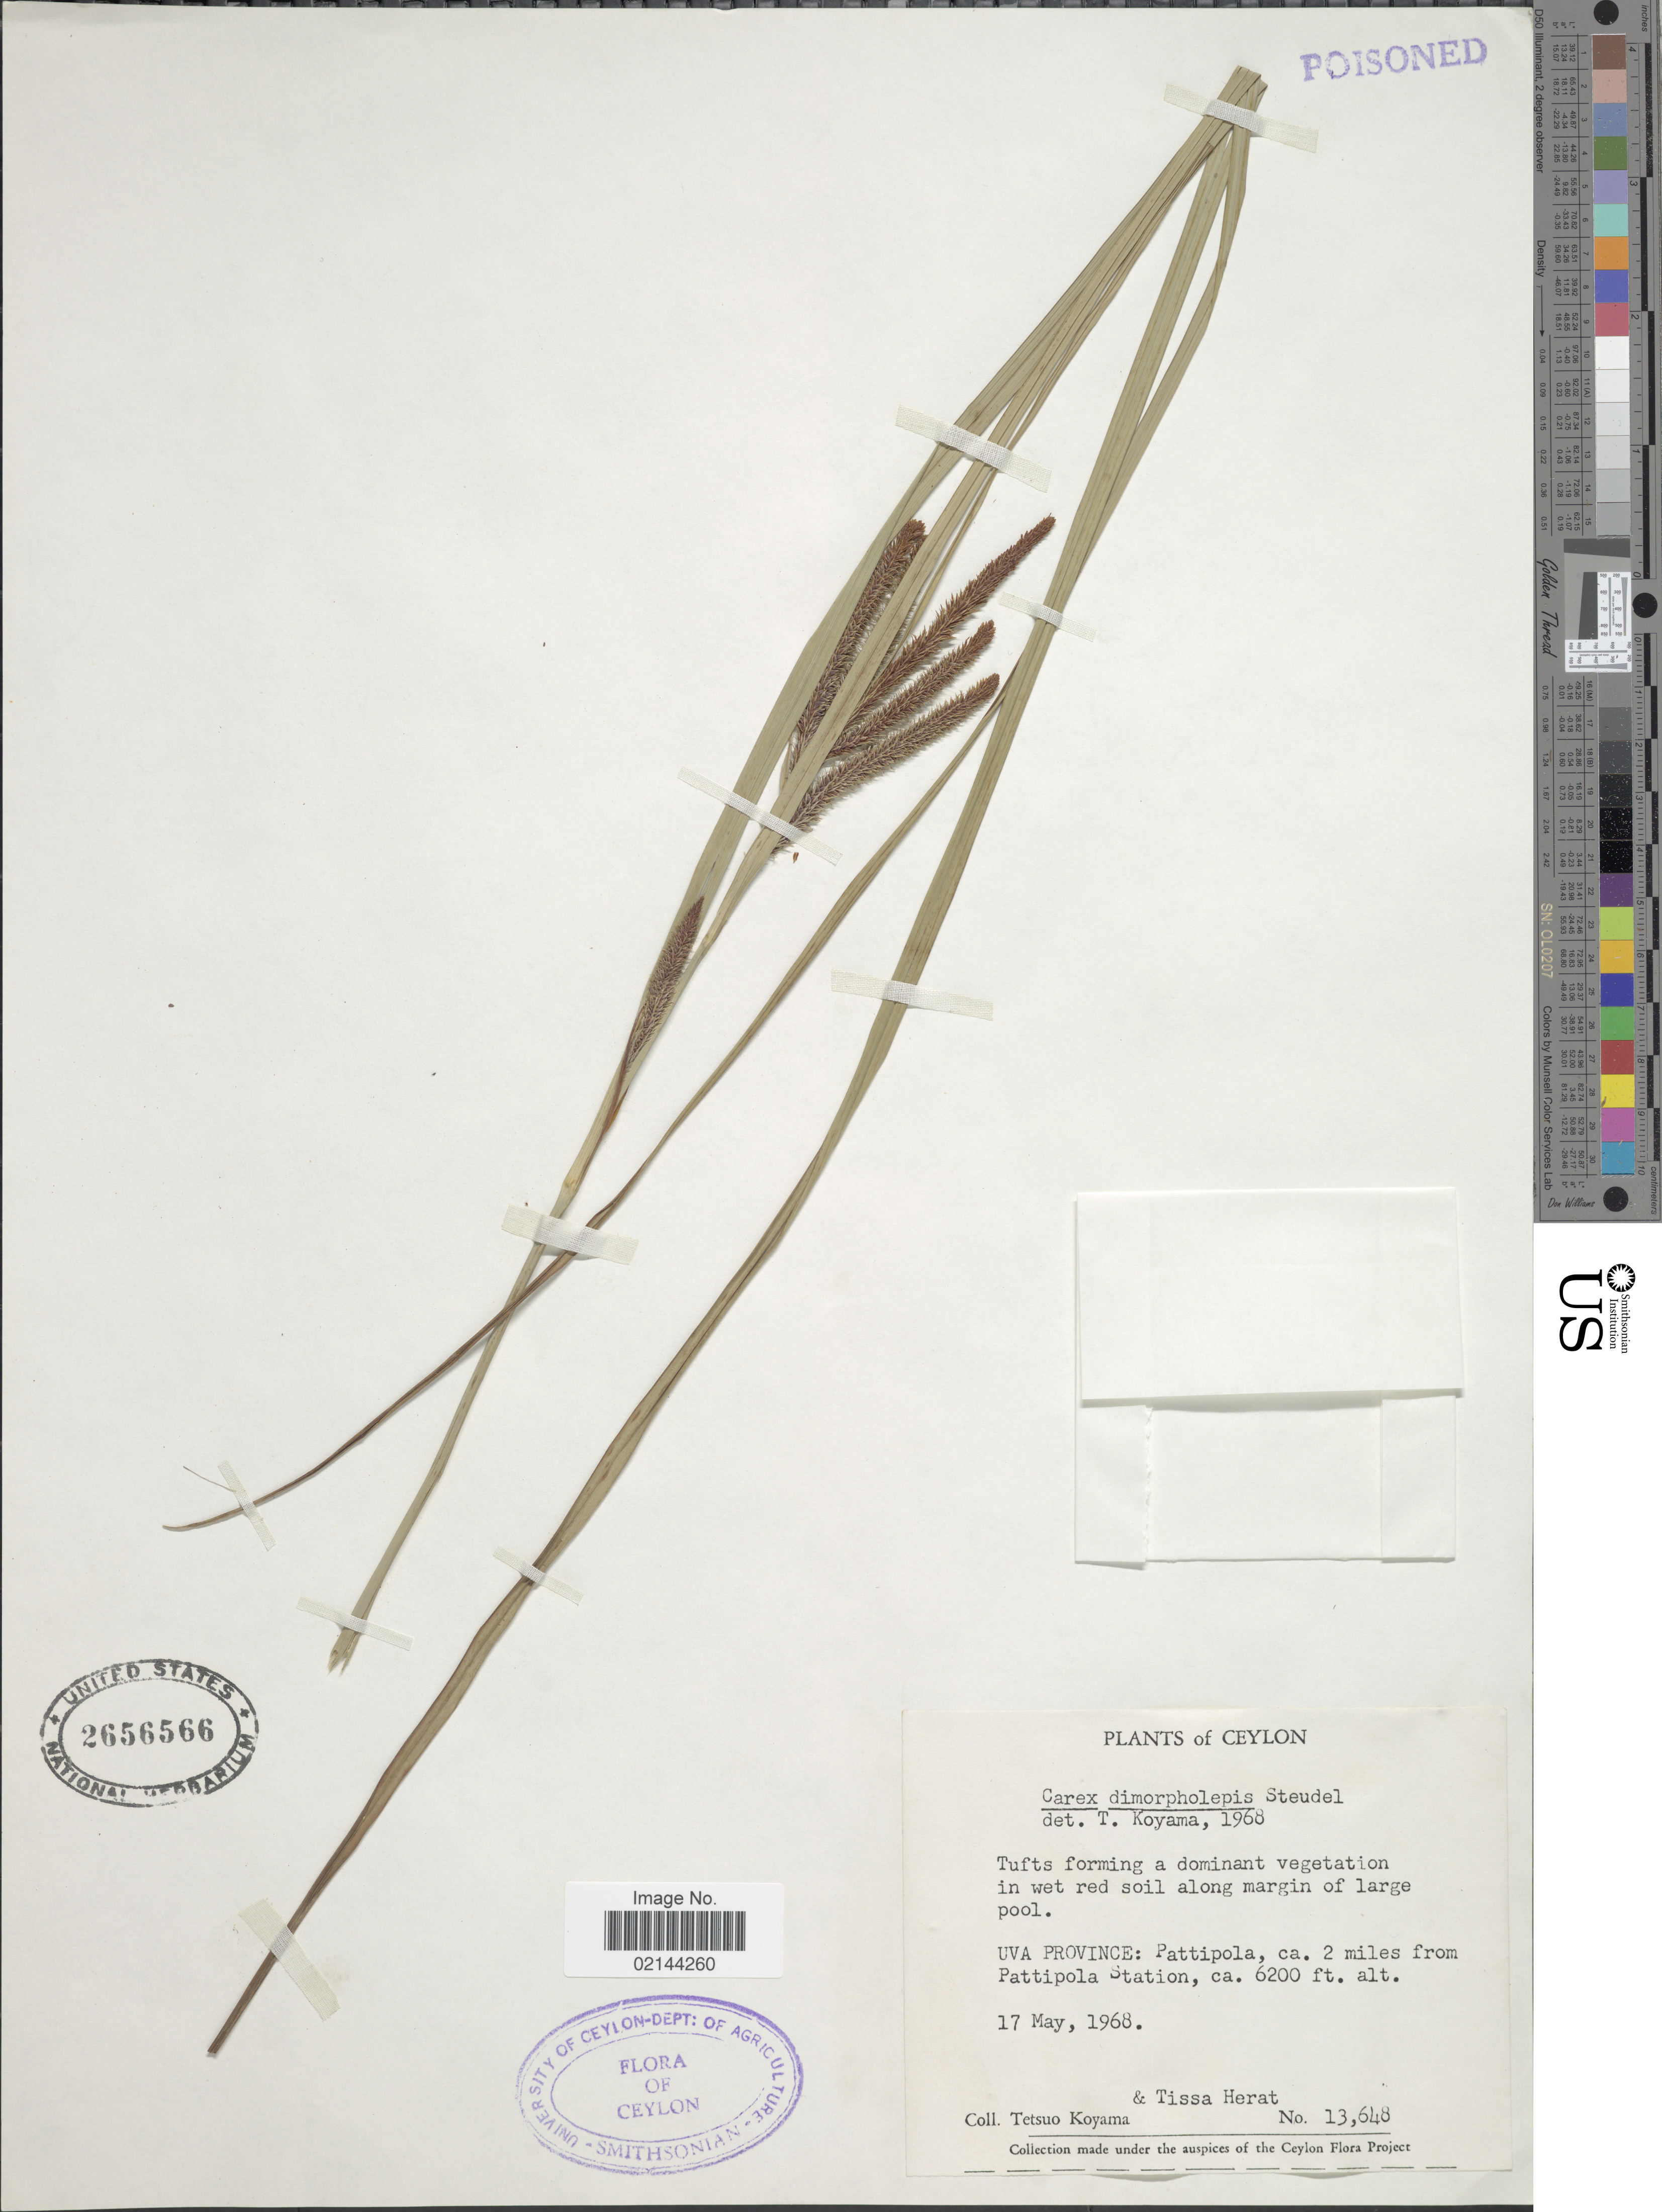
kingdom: Plantae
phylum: Tracheophyta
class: Liliopsida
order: Poales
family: Cyperaceae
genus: Carex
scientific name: Carex dimorpholepis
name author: Steud.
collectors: T. Herat & T. Koyama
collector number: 13648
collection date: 1968-05-17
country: Sri Lanka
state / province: Uva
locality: Uva Province: Pattipola, ca. 2 miles from Pattipola Station, Ceylon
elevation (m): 1890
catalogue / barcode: US 2656566